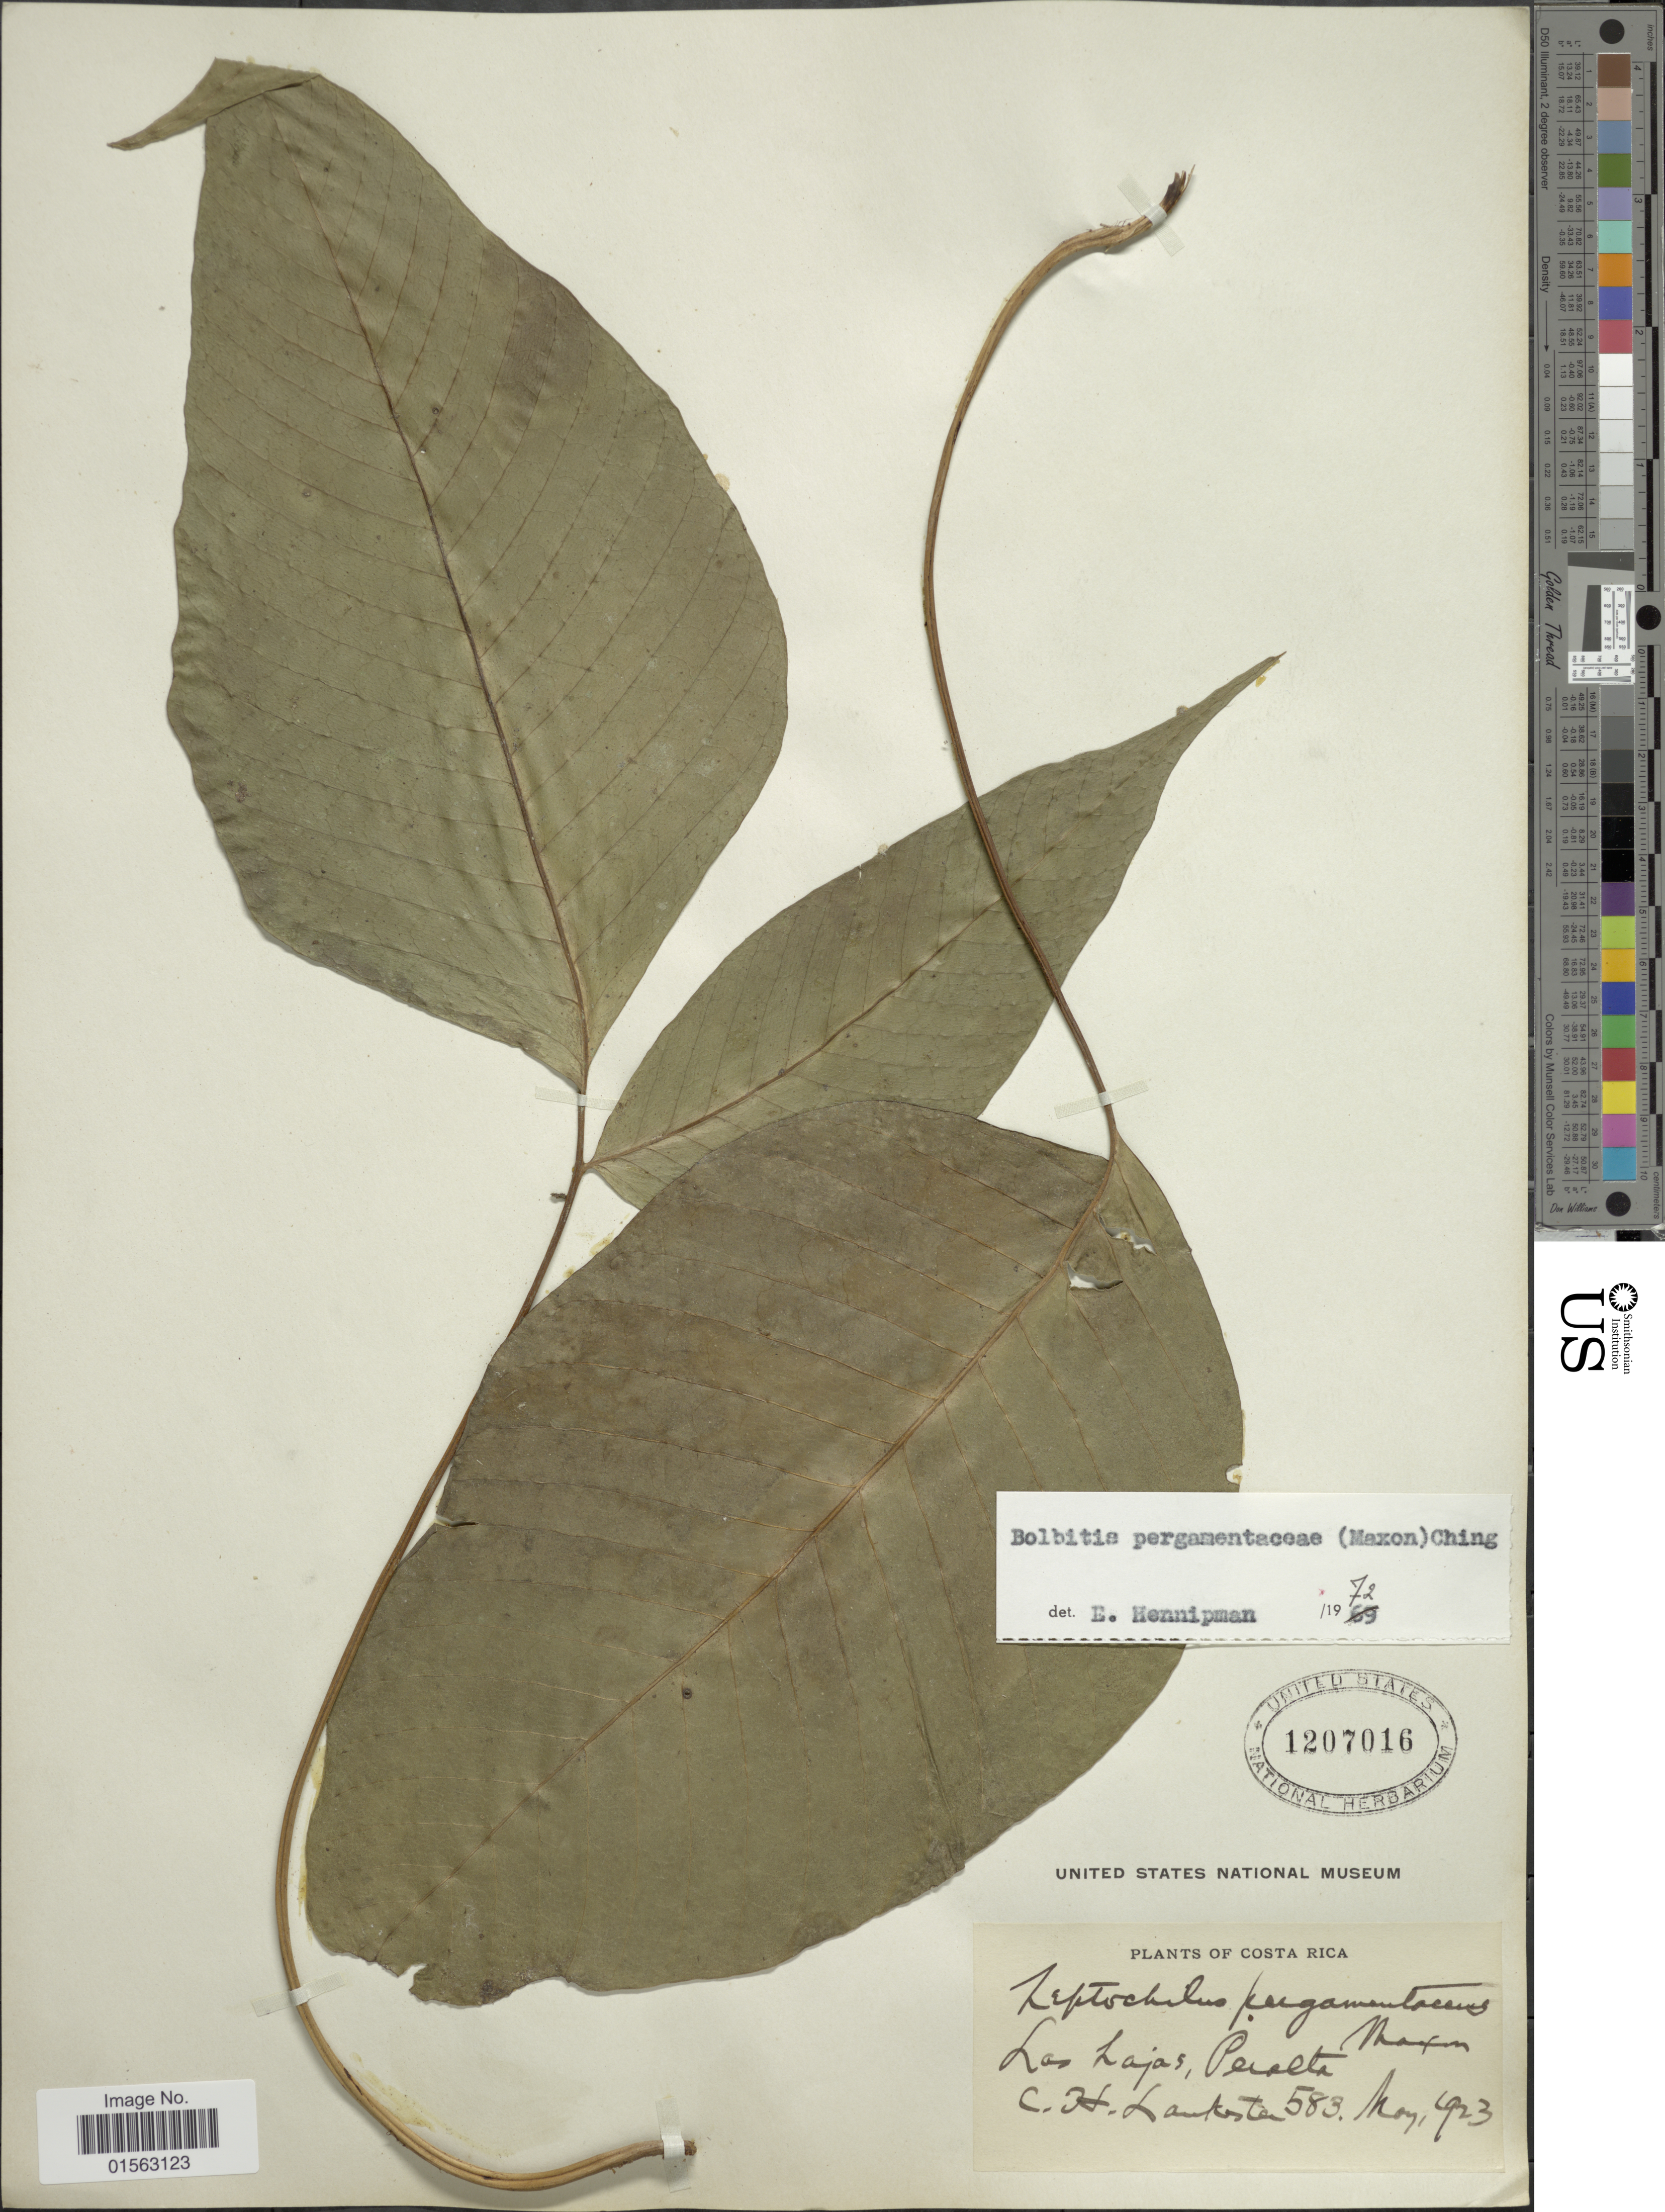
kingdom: Plantae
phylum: Tracheophyta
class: Polypodiopsida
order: Polypodiales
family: Dryopteridaceae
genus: Mickelia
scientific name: Mickelia pergamentacea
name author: (Maxon) R.C. Moran et al.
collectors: C. H. Lankester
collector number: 583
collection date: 1923-05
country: Costa Rica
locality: Las Lajas, Peralta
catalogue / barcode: US 1207016